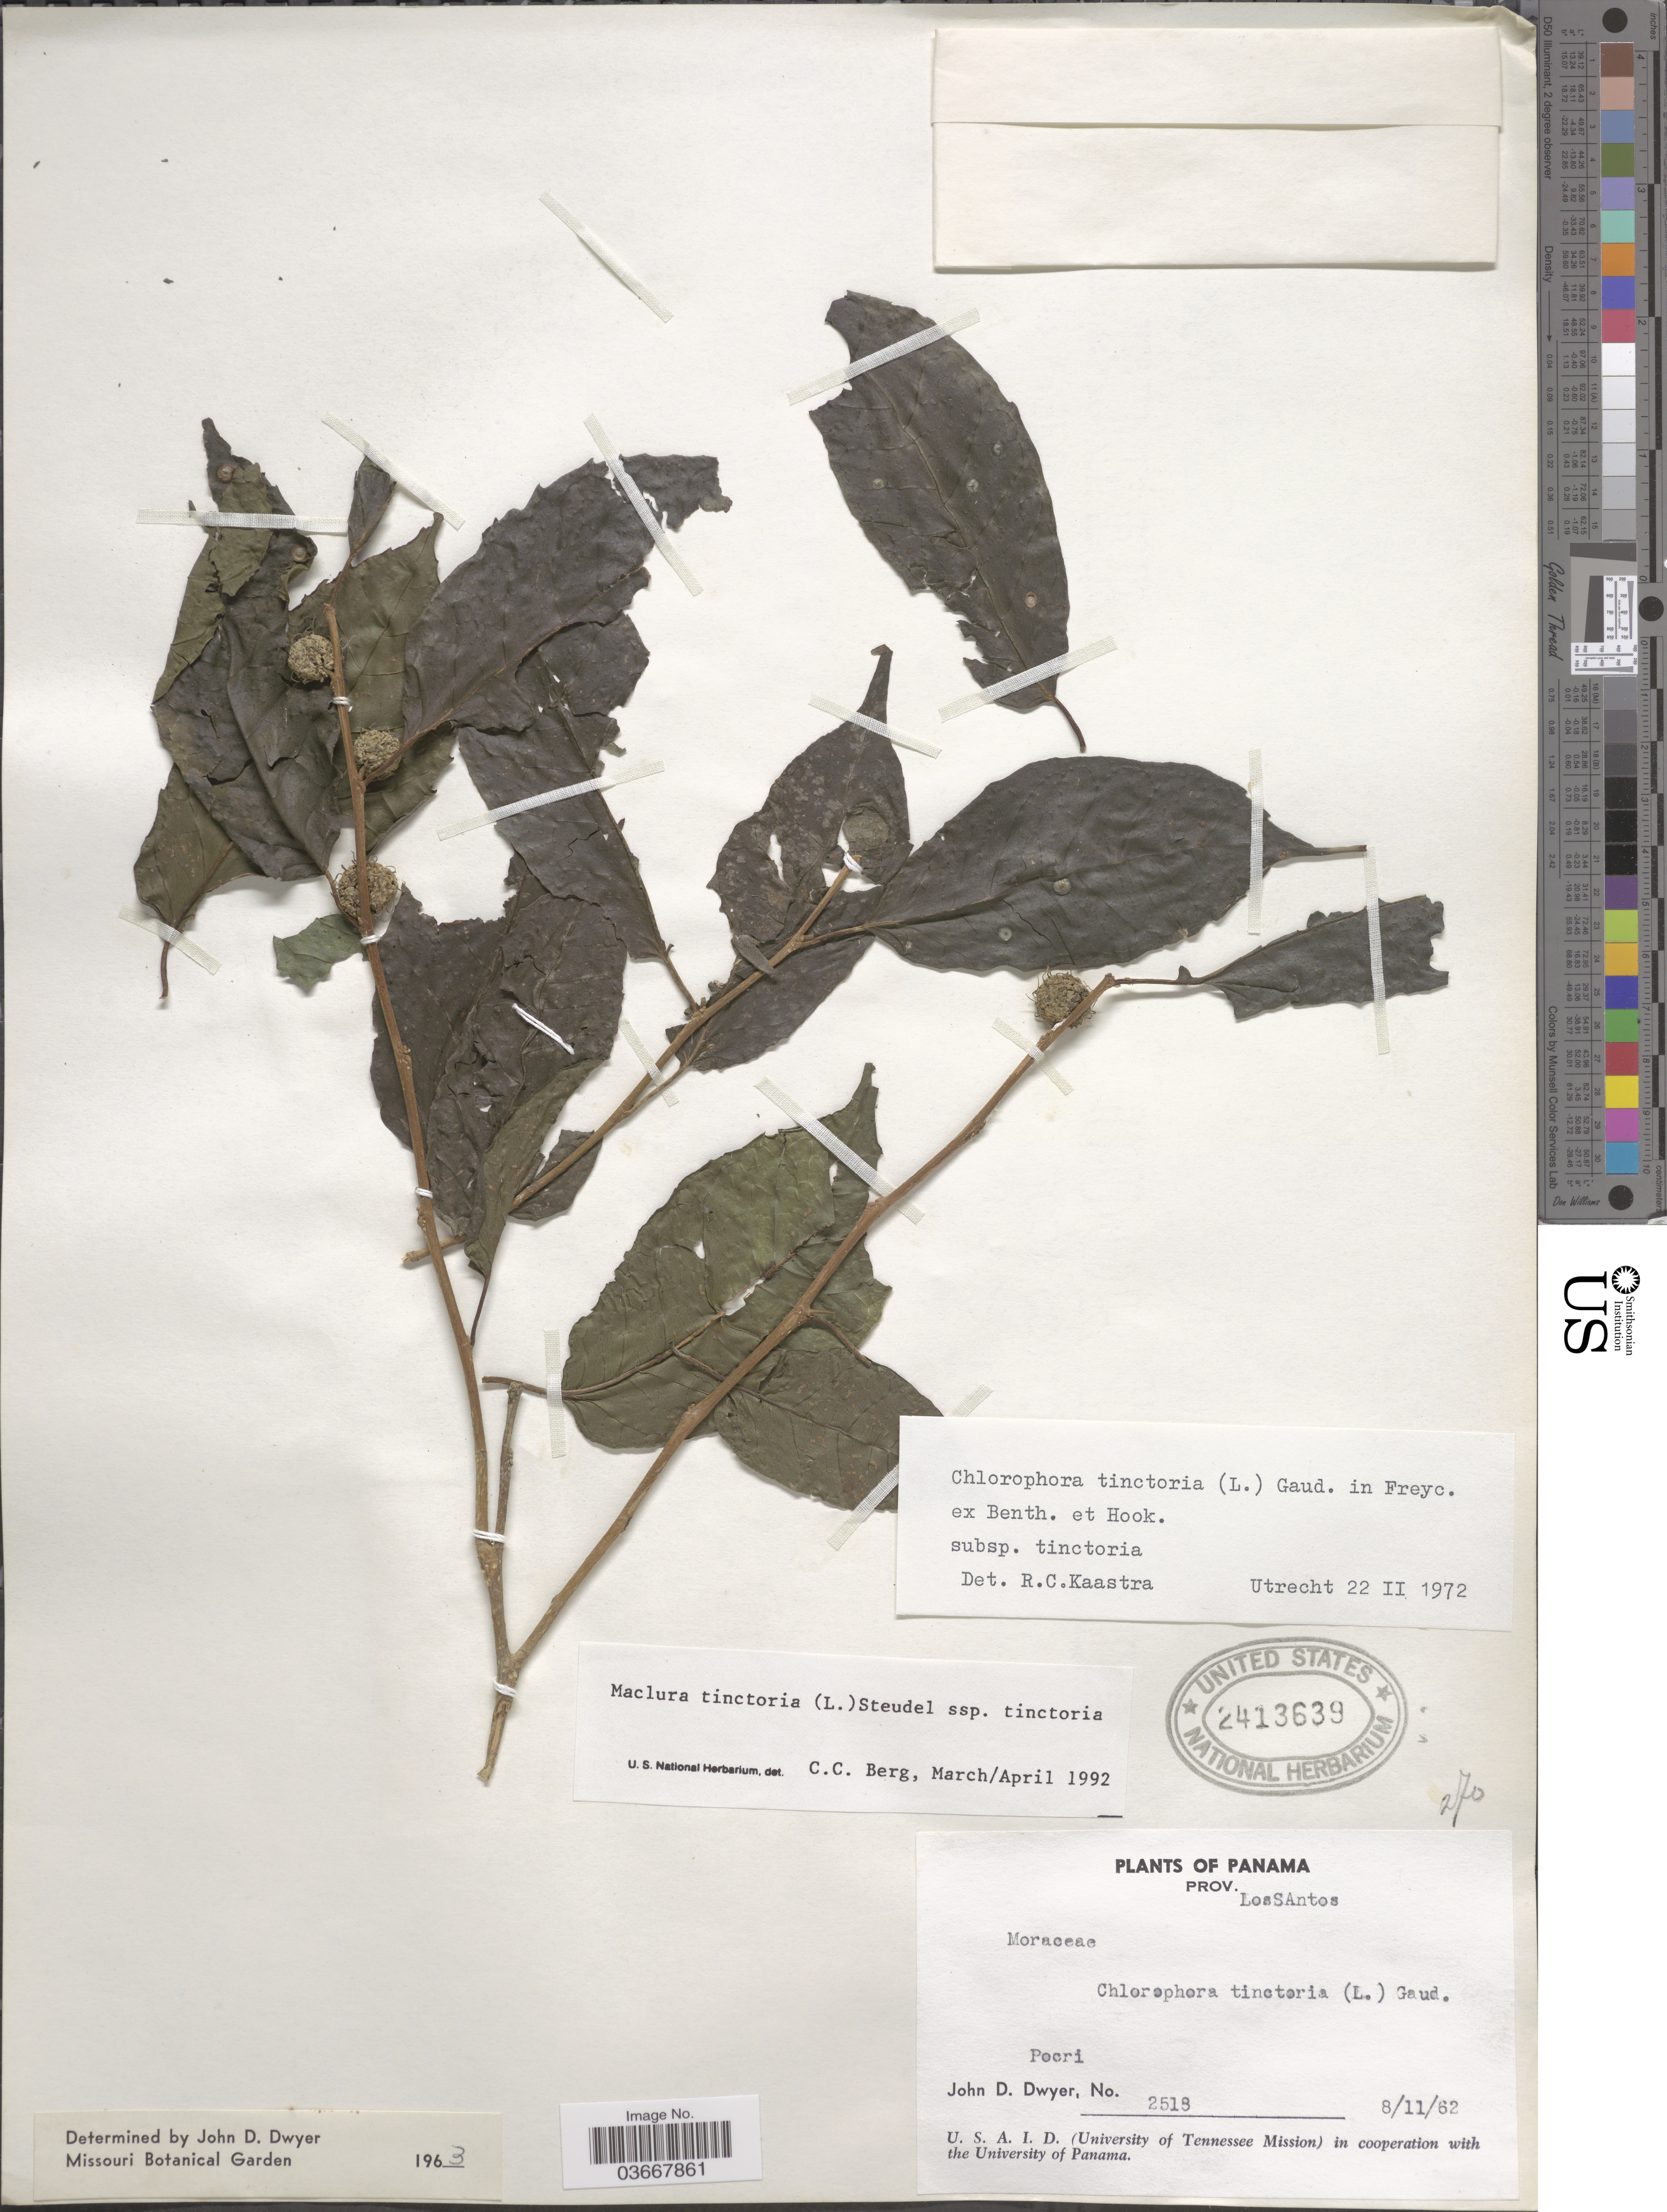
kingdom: Plantae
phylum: Tracheophyta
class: Magnoliopsida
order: Rosales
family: Moraceae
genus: Maclura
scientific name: Maclura tinctoria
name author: (L.) D. Don ex Steud.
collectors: J. D. Dwyer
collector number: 2518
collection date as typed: Transcribed d/m/y: 8/11/62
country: Panama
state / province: Los Santos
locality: Pocri.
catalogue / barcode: US 2413639